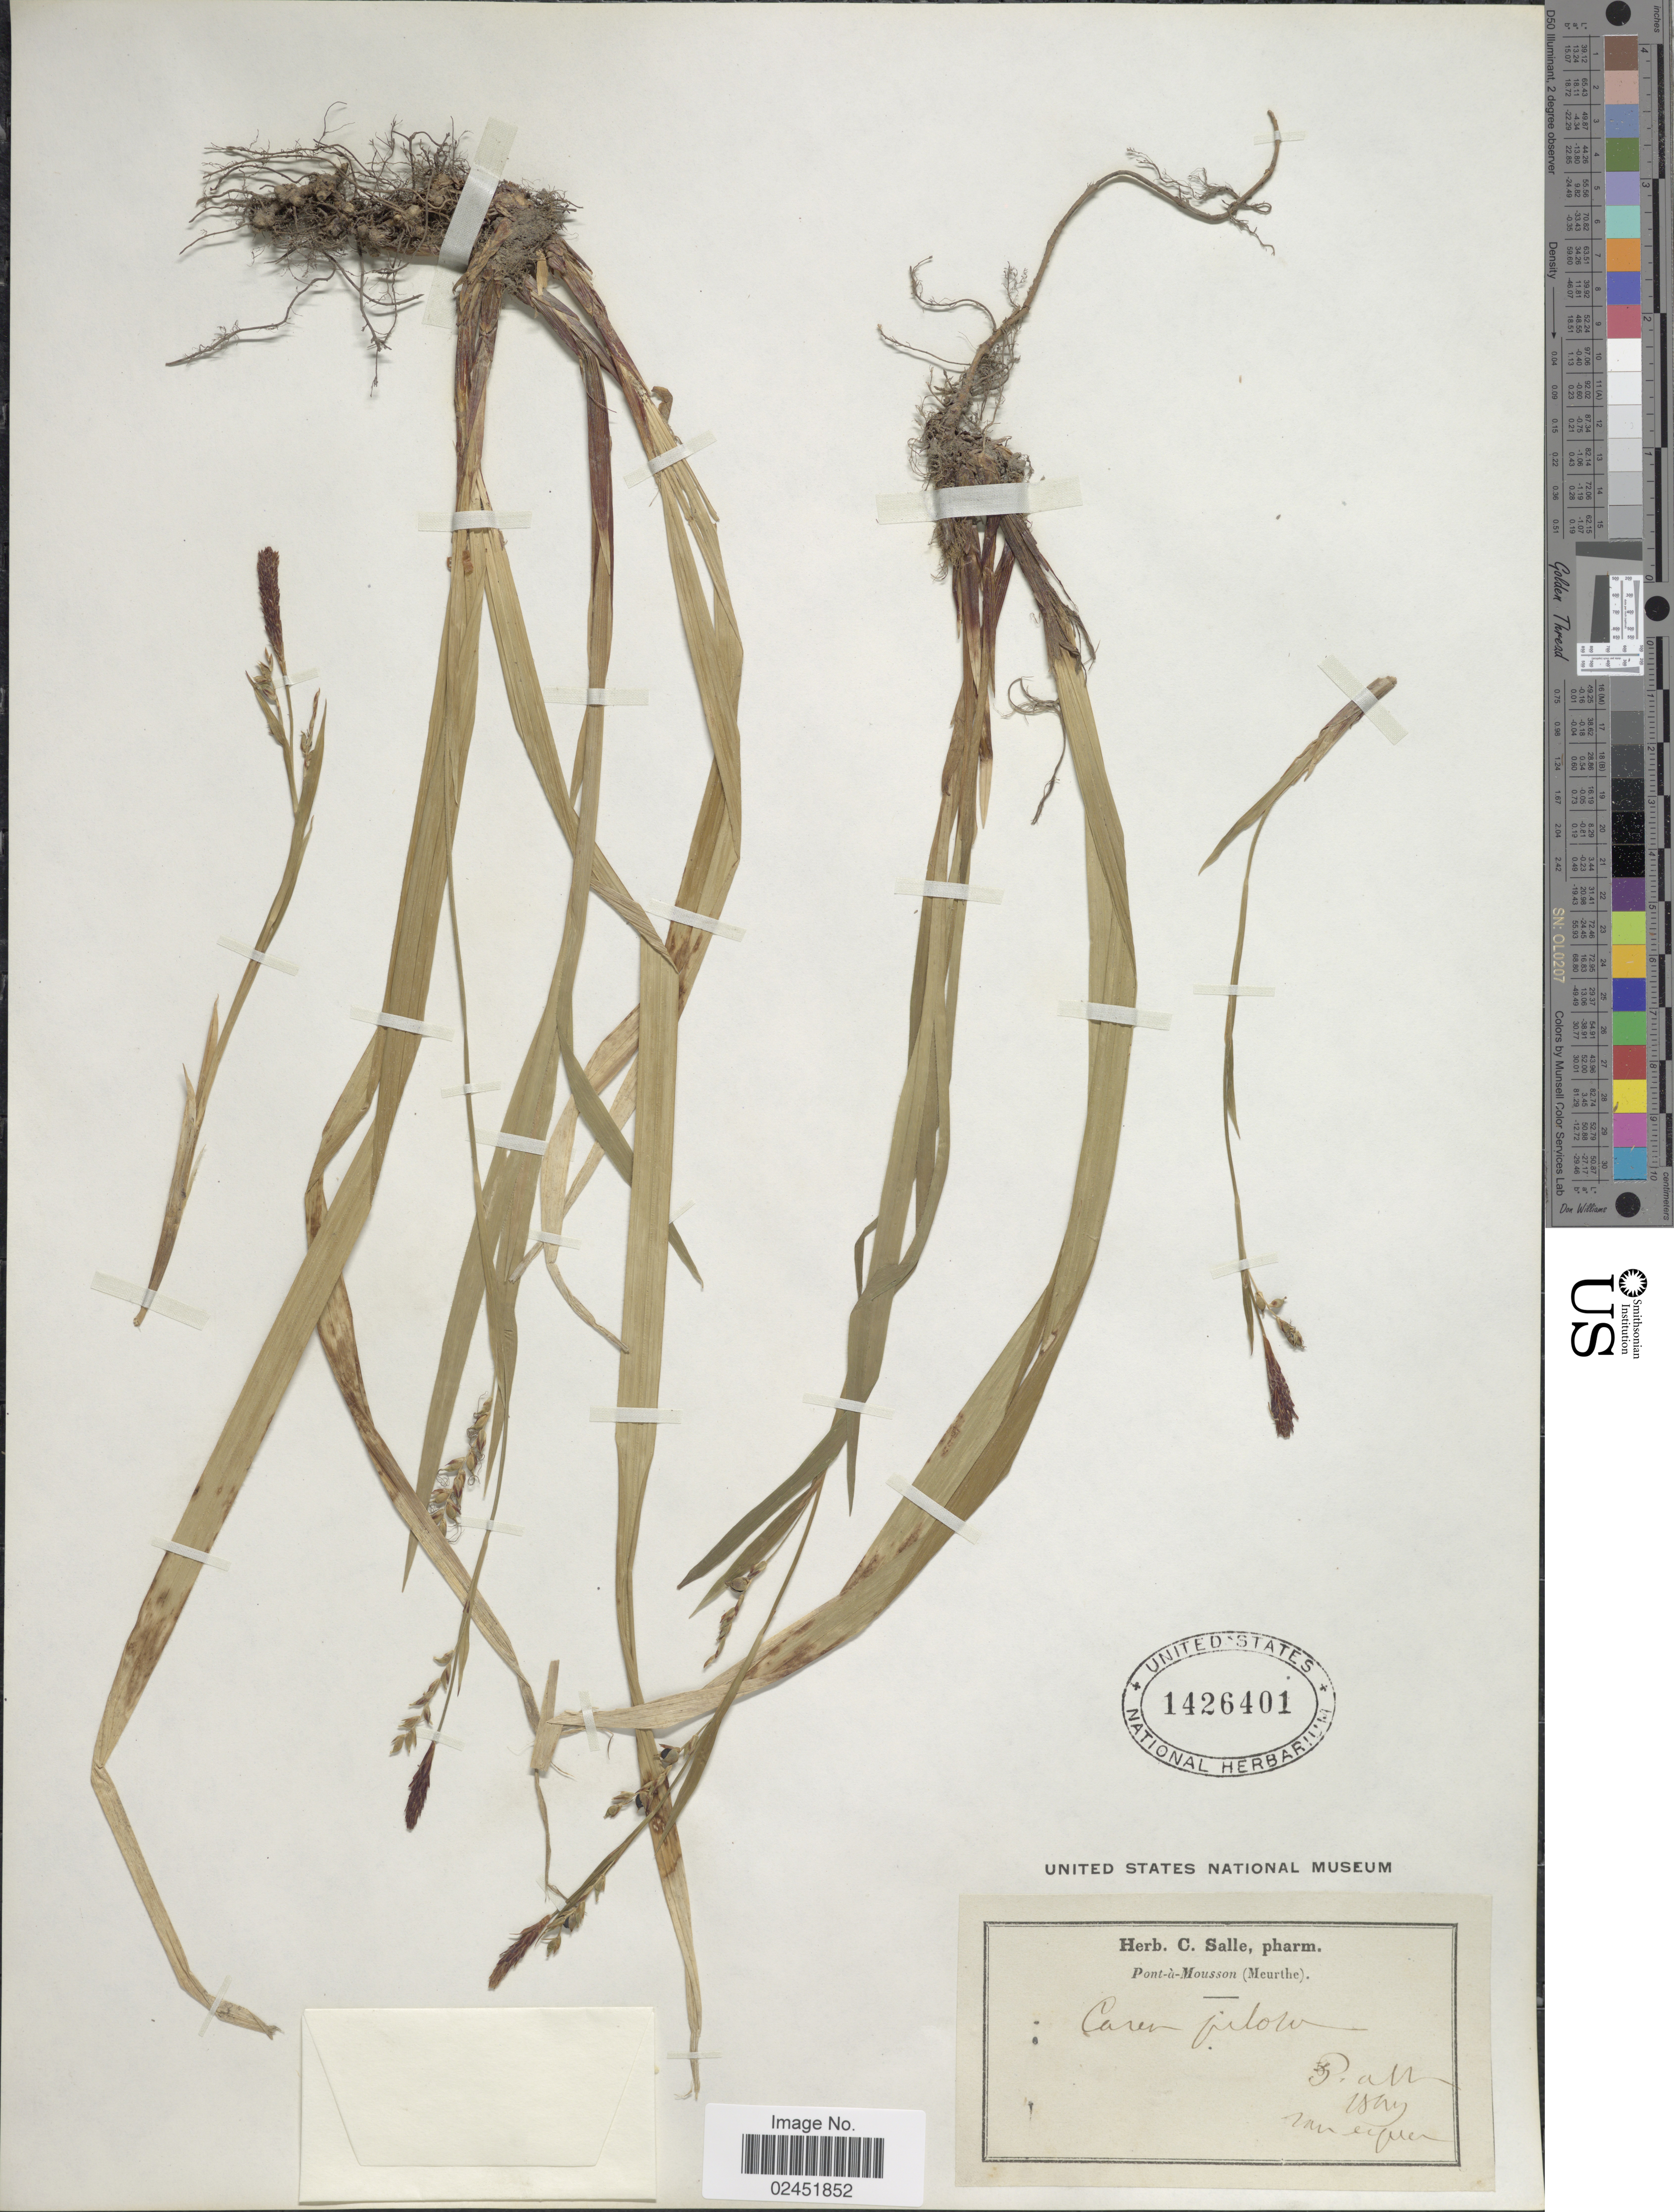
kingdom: Plantae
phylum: Tracheophyta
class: Liliopsida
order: Poales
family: Cyperaceae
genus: Carex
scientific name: Carex pilosa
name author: Scop.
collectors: ex herb. C. Salle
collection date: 1859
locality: P. An [interpreted]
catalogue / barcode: US 1426401